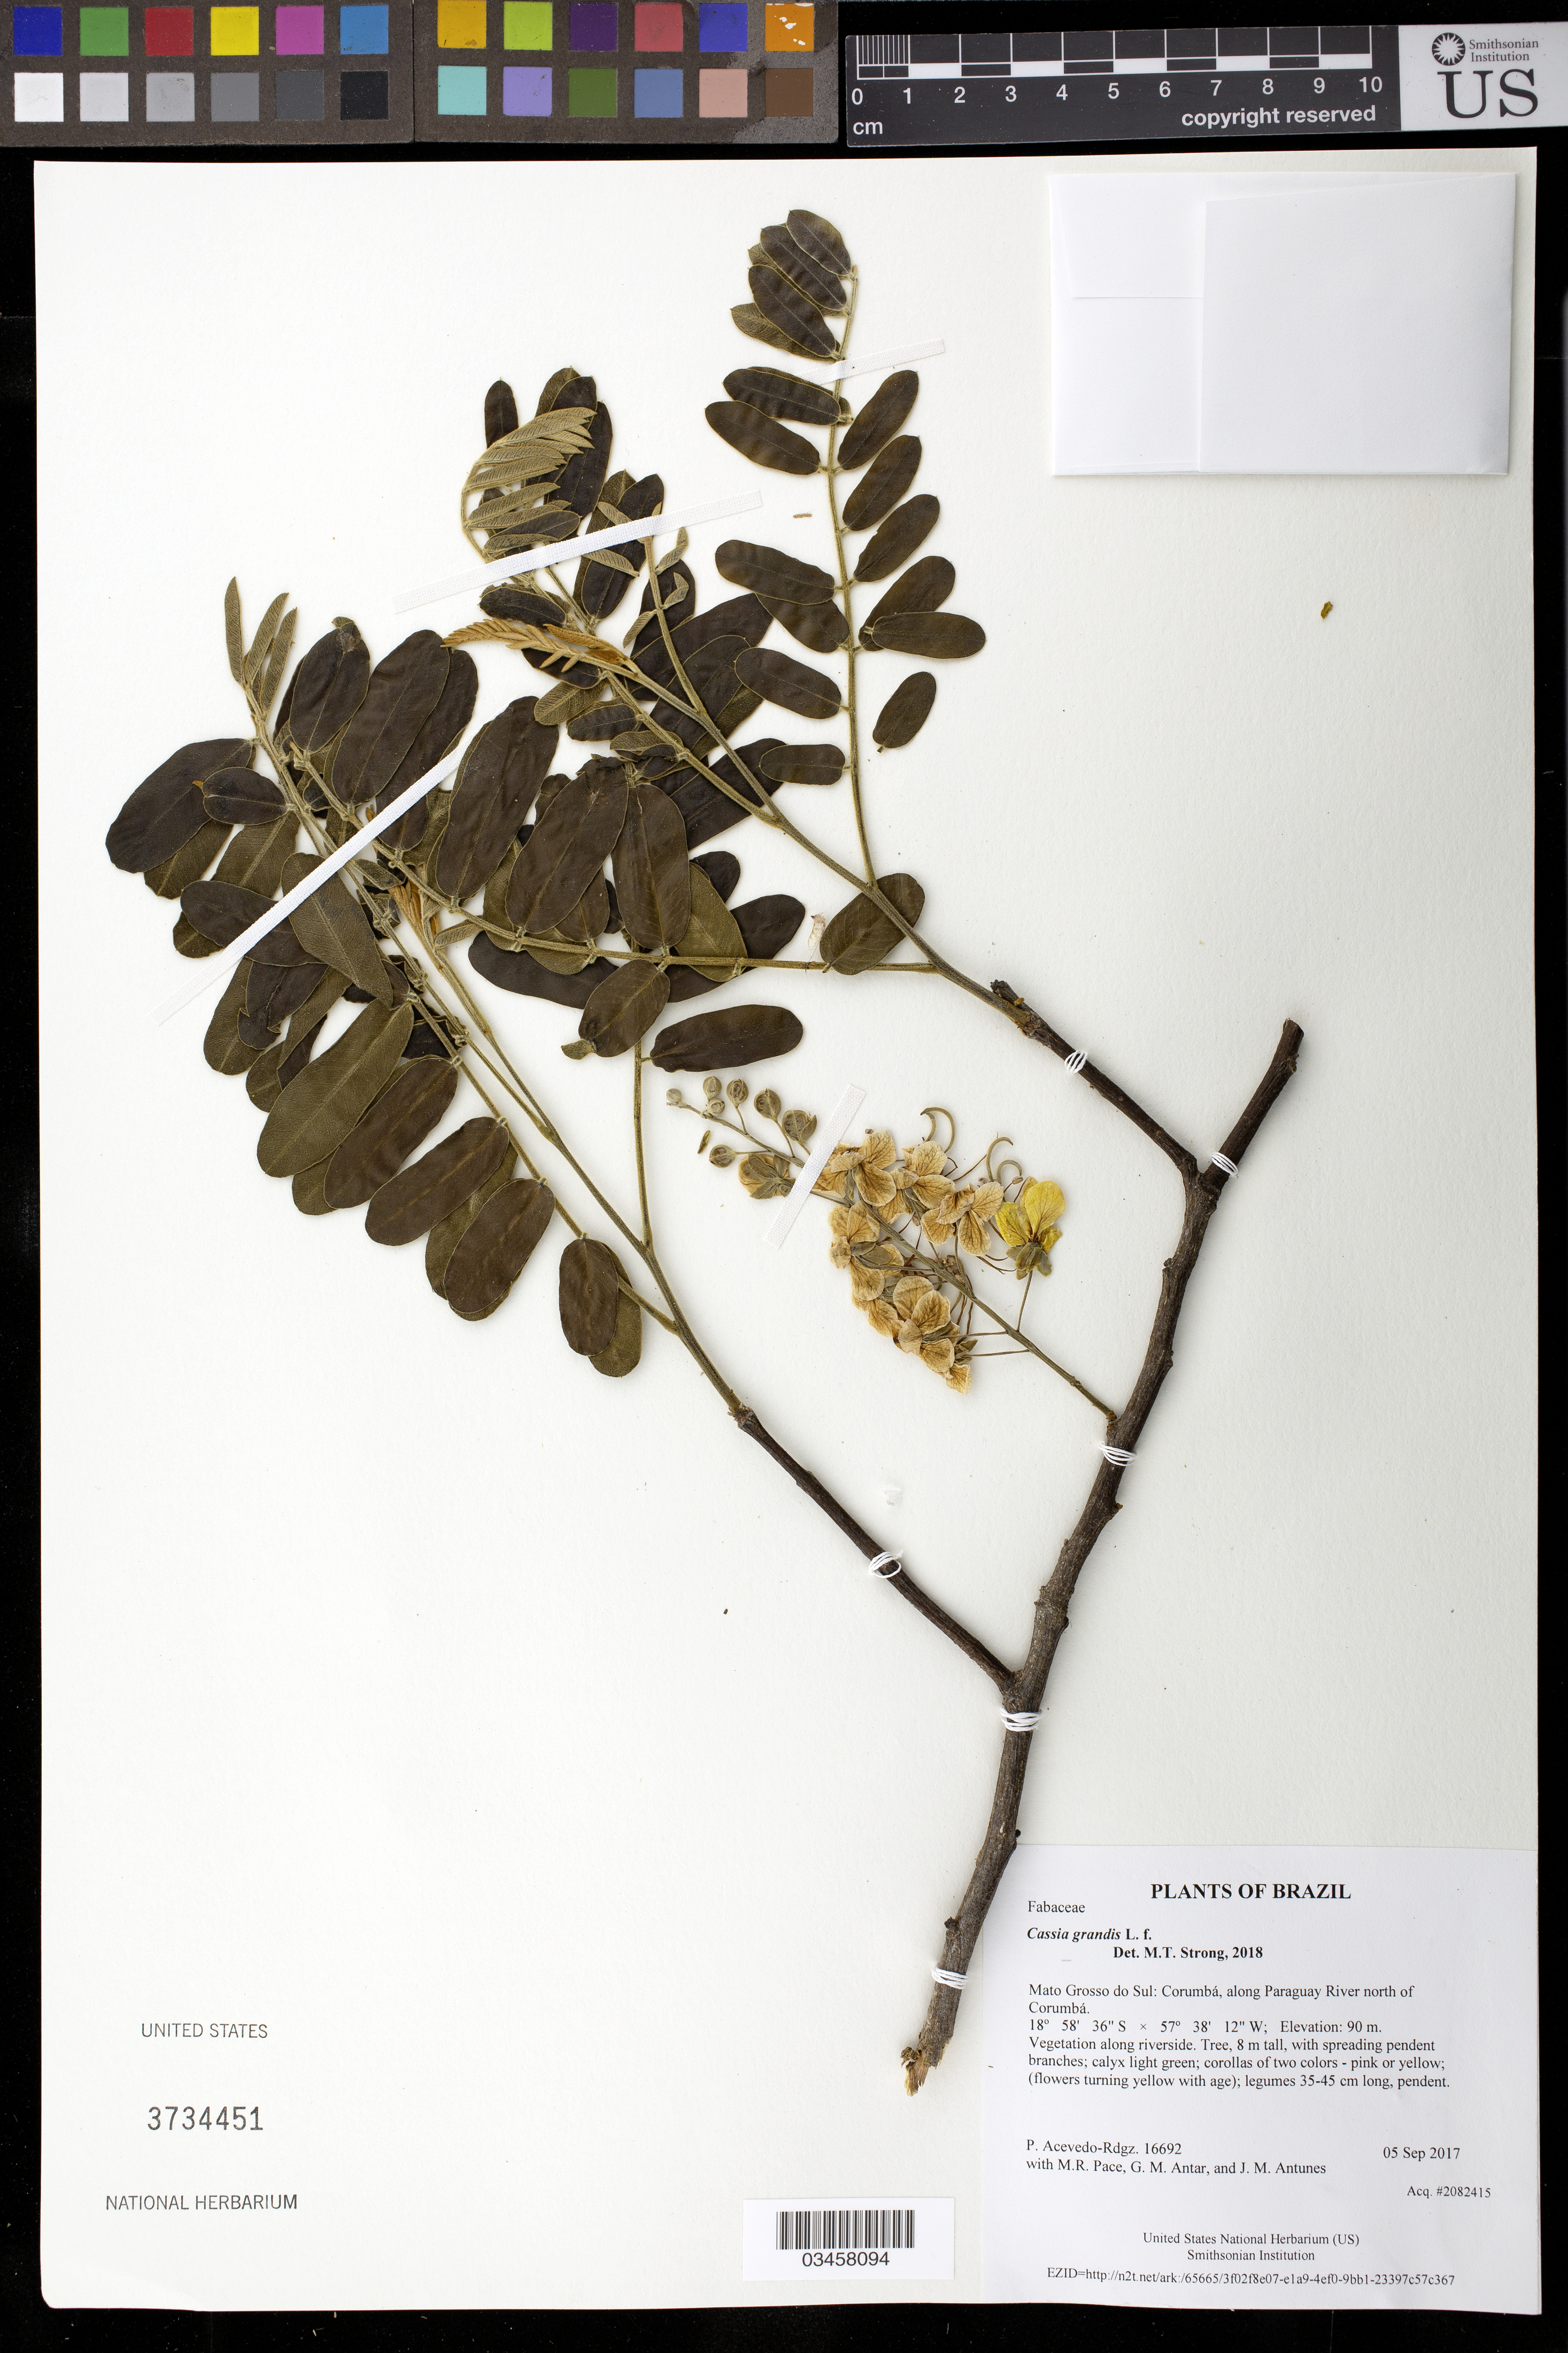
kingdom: Plantae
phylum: Tracheophyta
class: Magnoliopsida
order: Fabales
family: Fabaceae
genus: Cassia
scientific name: Cassia grandis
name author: L. f.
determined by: Strong, Mark T., (BOT), Smithsonian Institution - National Museum of Natural History (UNITED STATES)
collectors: P. Acevedo-Rodr., M. R. Pace, G. M. Antar & J. M. Antunes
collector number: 16692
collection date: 2017-09-05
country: Brazil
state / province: Mato Grosso do Sul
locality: Corumbá, along Paraguay River north of Corumbá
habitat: Vegetation along riverside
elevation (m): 90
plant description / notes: US, NY, MO, K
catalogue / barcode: US 3734451